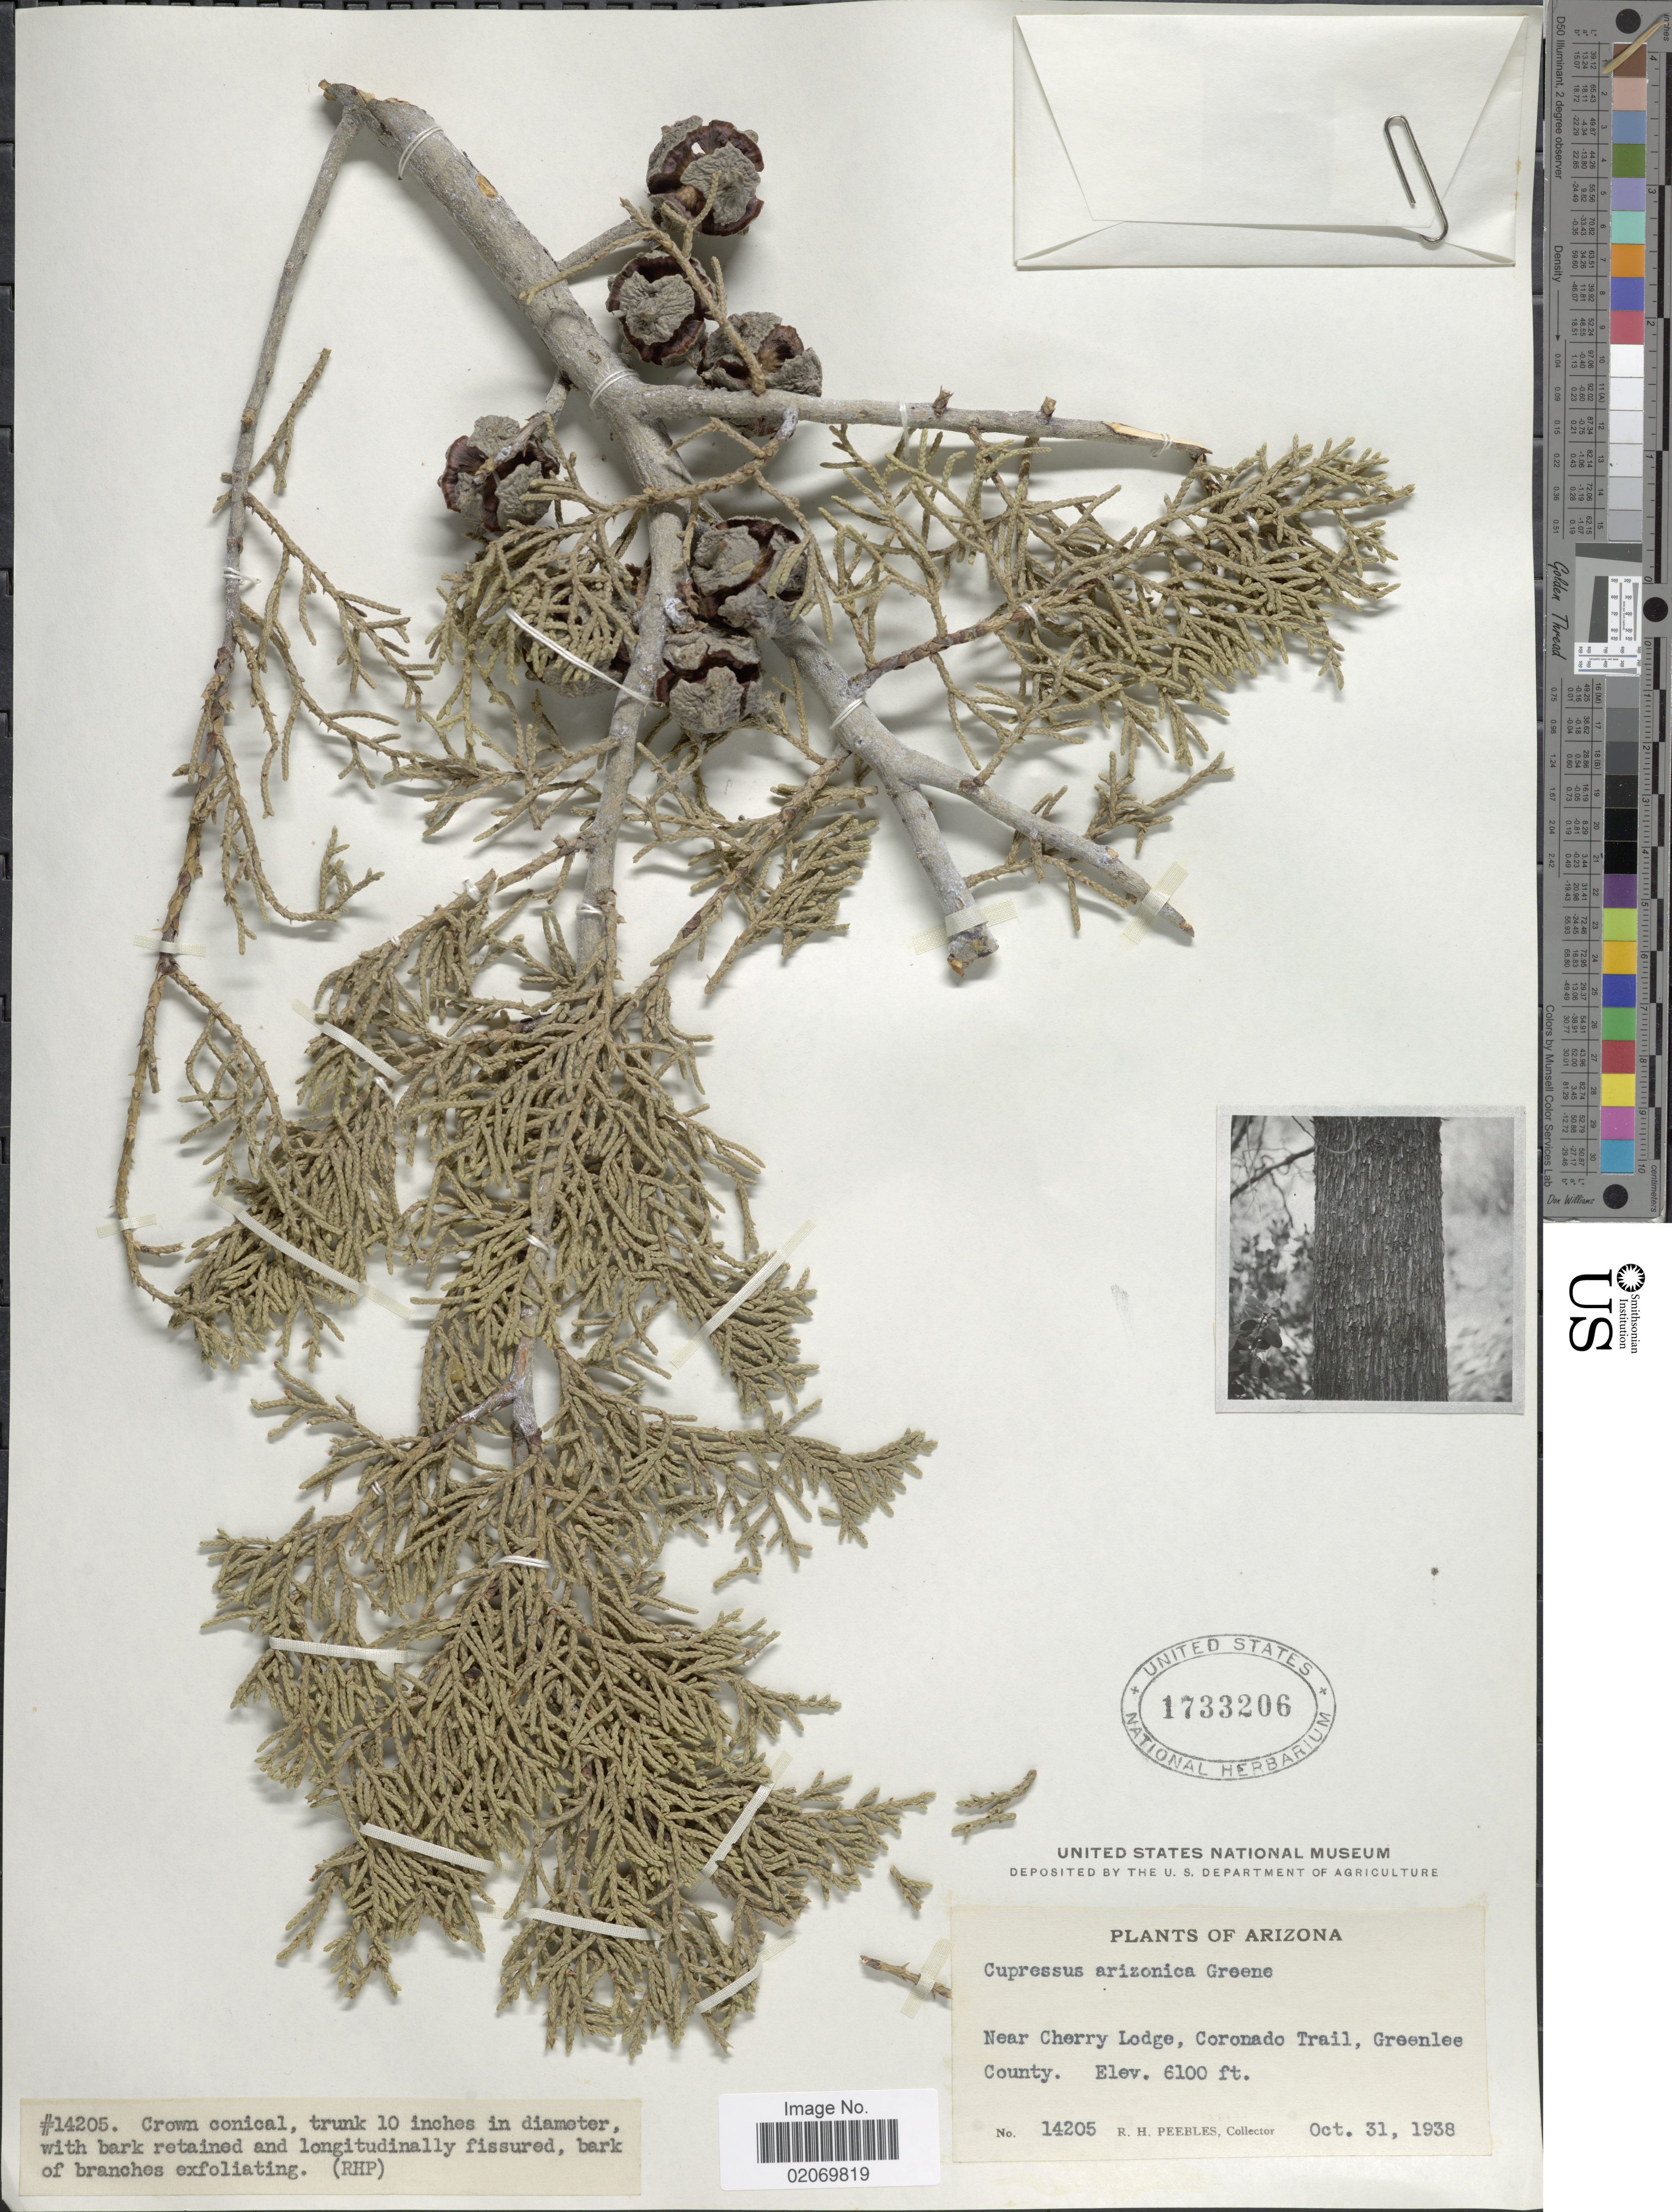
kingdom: Plantae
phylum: Tracheophyta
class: Pinopsida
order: Pinales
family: Cupressaceae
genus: Hesperocyparis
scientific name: Hesperocyparis arizonica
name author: (Greene) Bartel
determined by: (US) Smithsonian Institution - National Museum of Natural History - Department of Botany (UNITED STATES)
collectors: R. H. Peebles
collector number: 14205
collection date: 1938-10-31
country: United States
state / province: Arizona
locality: Near Cherry Lodge, Coronado Trail, Greenlee County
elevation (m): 1859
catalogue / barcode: US 1733206